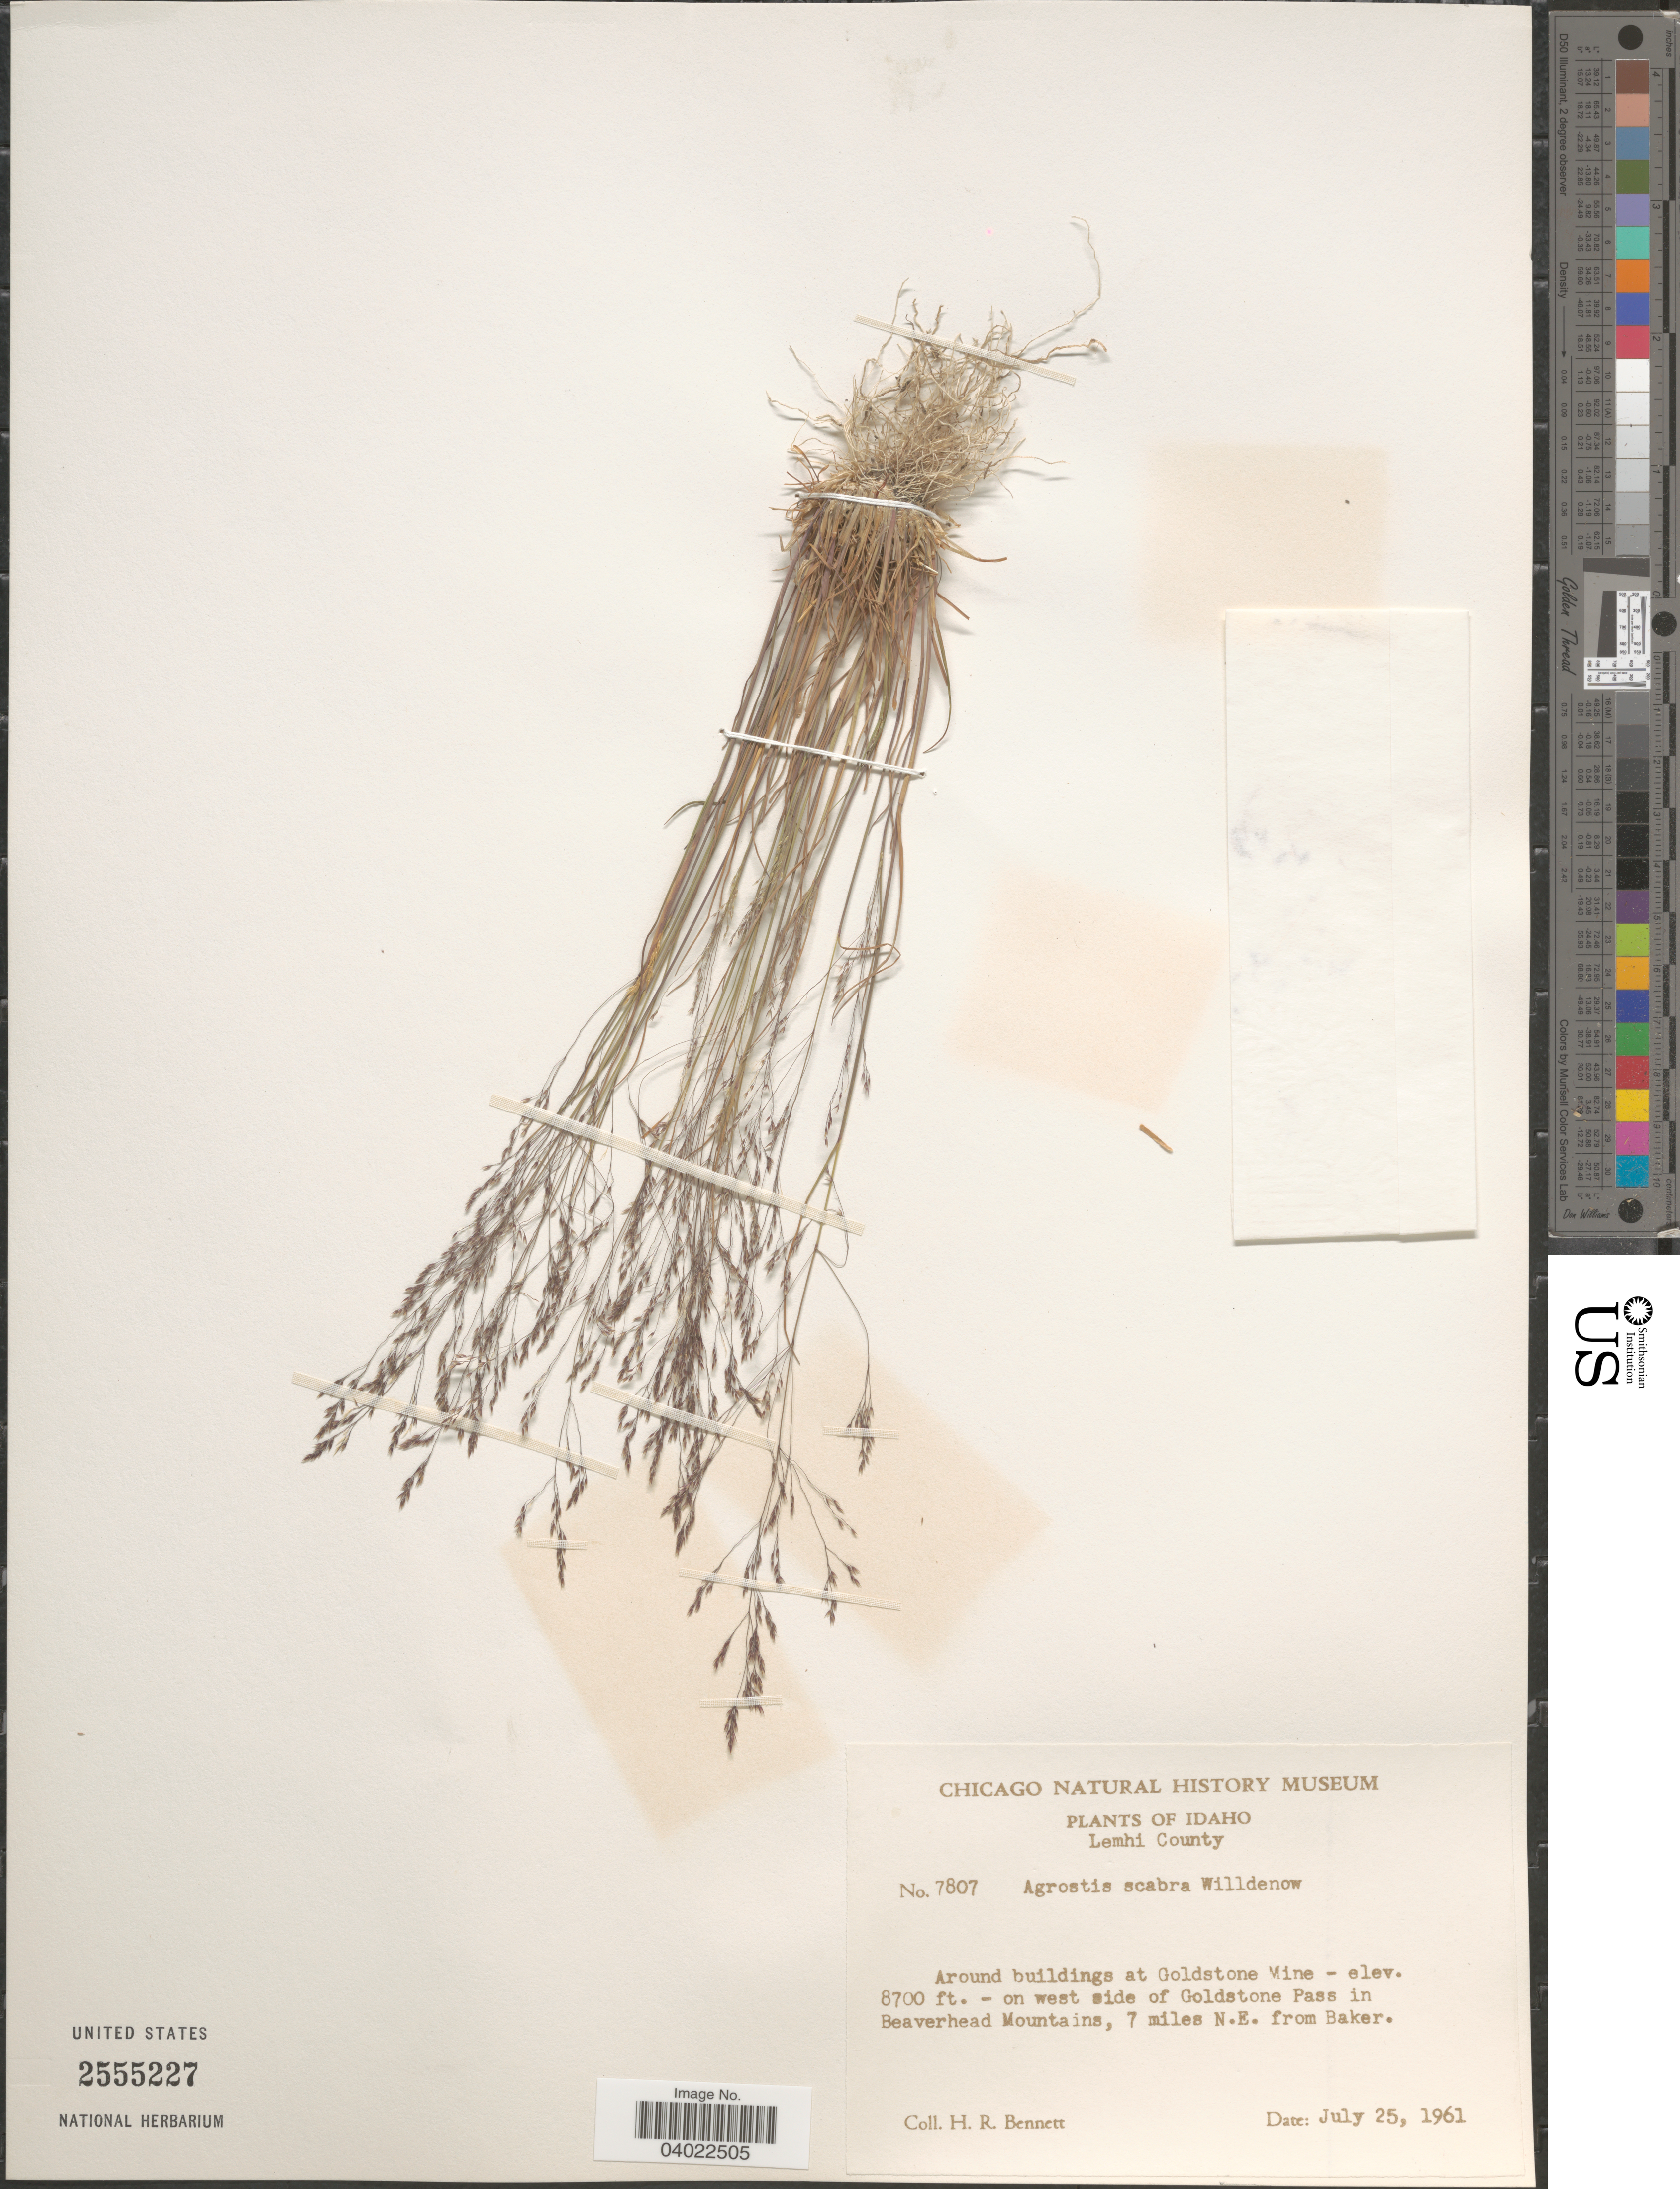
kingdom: Plantae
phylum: Tracheophyta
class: Liliopsida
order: Poales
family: Poaceae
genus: Agrostis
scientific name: Agrostis scabra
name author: Willd.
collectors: H. R. Bennett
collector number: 7807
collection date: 1961-07-25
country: United States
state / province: Idaho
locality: Lemhi County. Around buildings at Goldstone Mine on west side of Goldstone Pass in Beaverhead Mountains, 7 miles N.E. from Baker.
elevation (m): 2652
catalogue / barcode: US 2555227